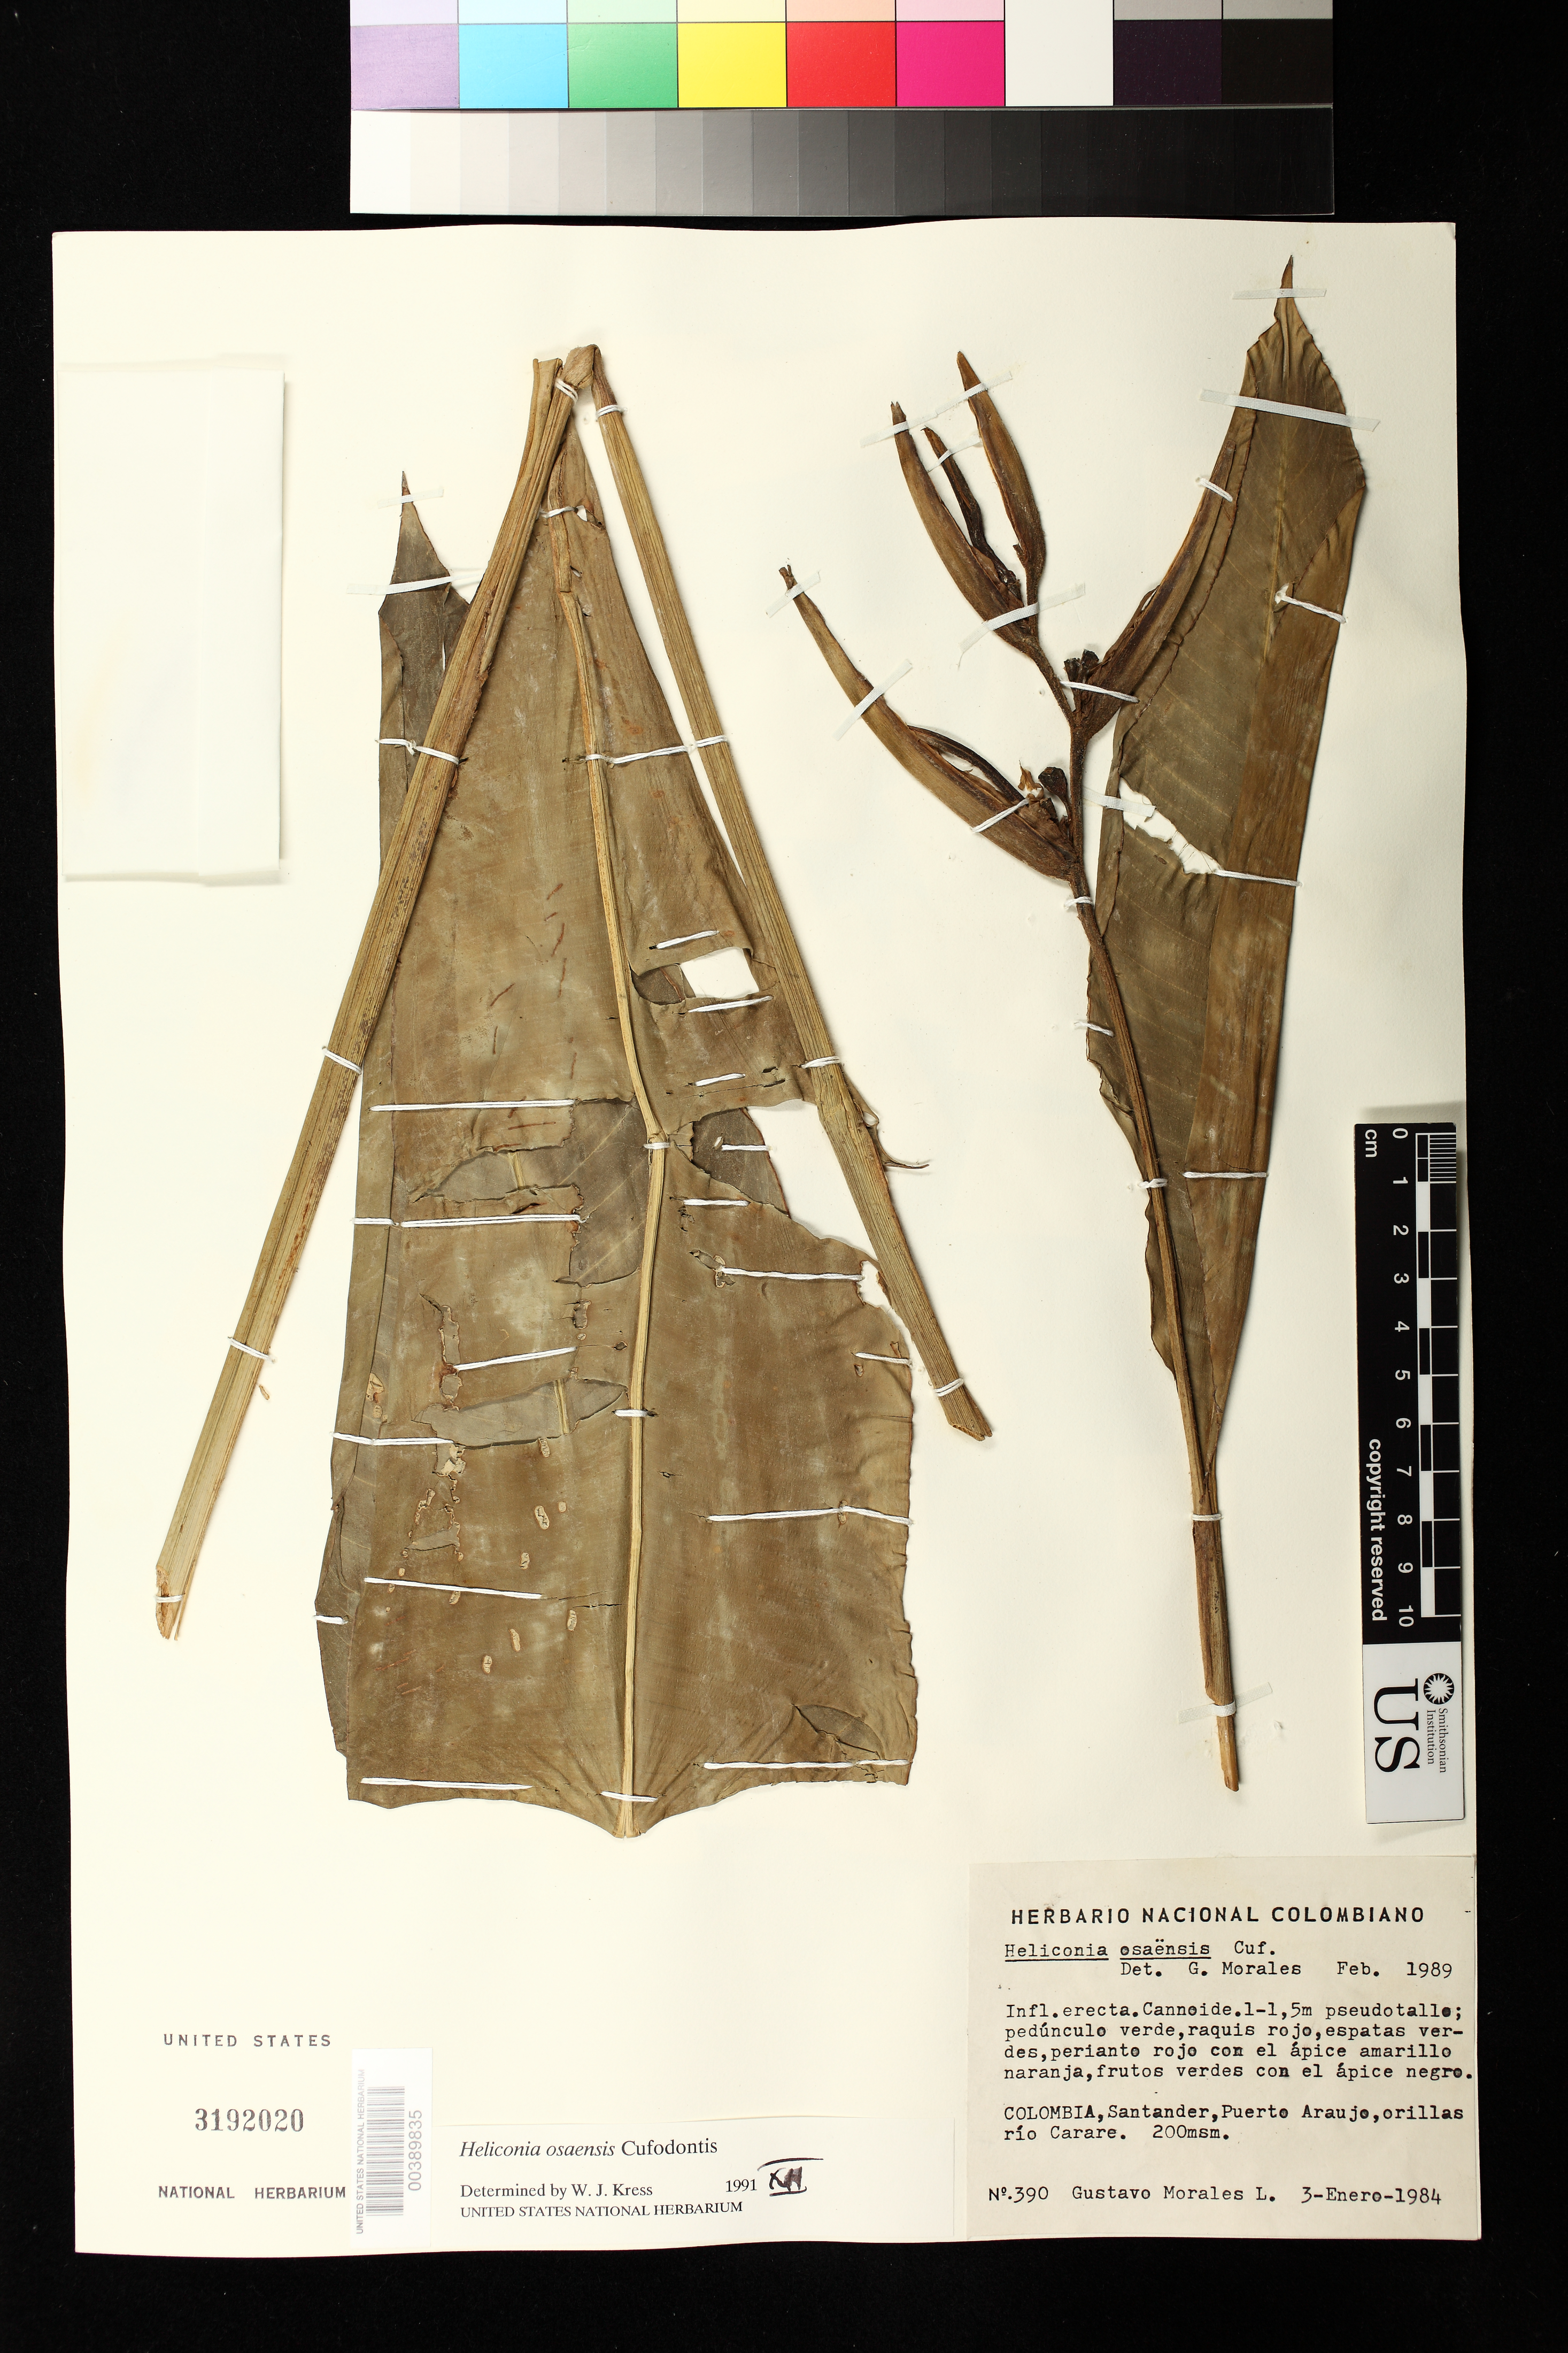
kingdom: Plantae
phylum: Tracheophyta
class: Liliopsida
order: Zingiberales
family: Heliconiaceae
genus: Heliconia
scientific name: Heliconia osaensis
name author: Cufod.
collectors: G. Morales L.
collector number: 390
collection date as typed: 03 Jan 1984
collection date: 1984-01-03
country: Colombia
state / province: Santander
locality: Borba Mun. (?), Puerto Araujo, Orilas Rio Carare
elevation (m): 200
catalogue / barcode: US 3192020